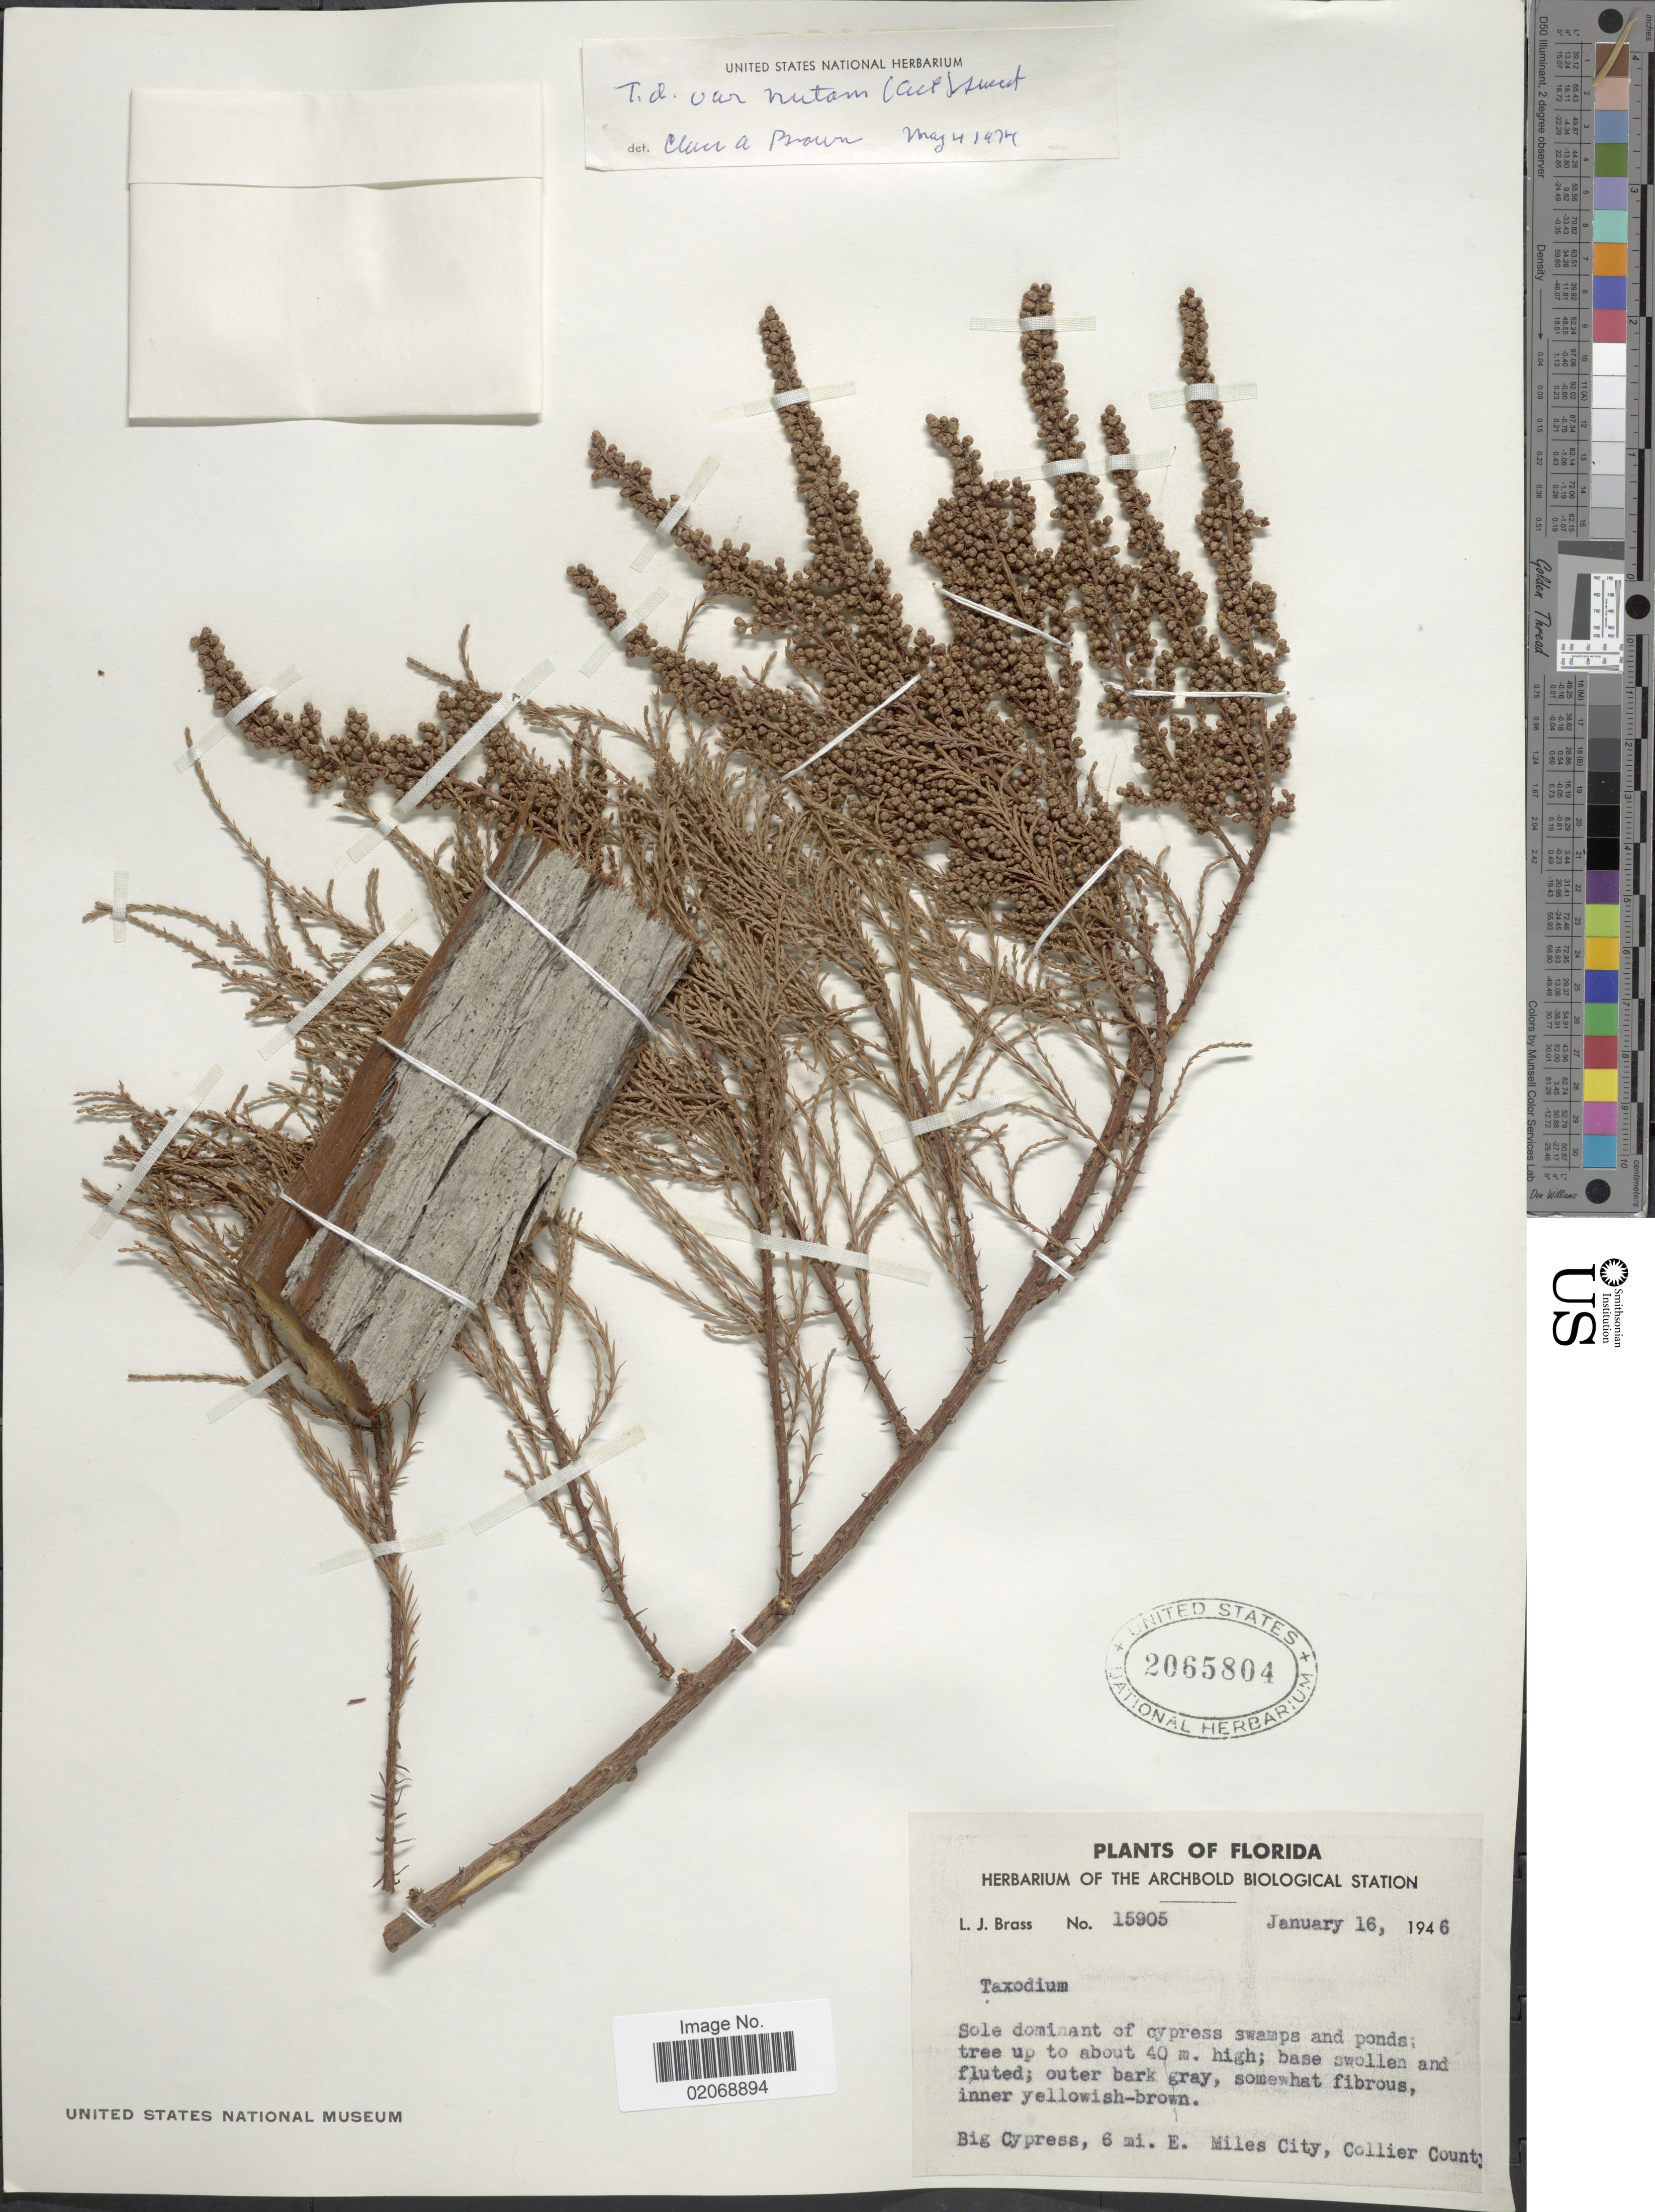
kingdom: Plantae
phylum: Tracheophyta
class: Pinopsida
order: Pinales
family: Cupressaceae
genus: Taxodium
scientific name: Taxodium ascendens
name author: Brongn.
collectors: L. J. Brass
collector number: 15905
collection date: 1946-01-16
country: United States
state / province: Florida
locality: Big Cypress, 6 mi. E. Miles City, Collier County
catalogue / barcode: US 2065804